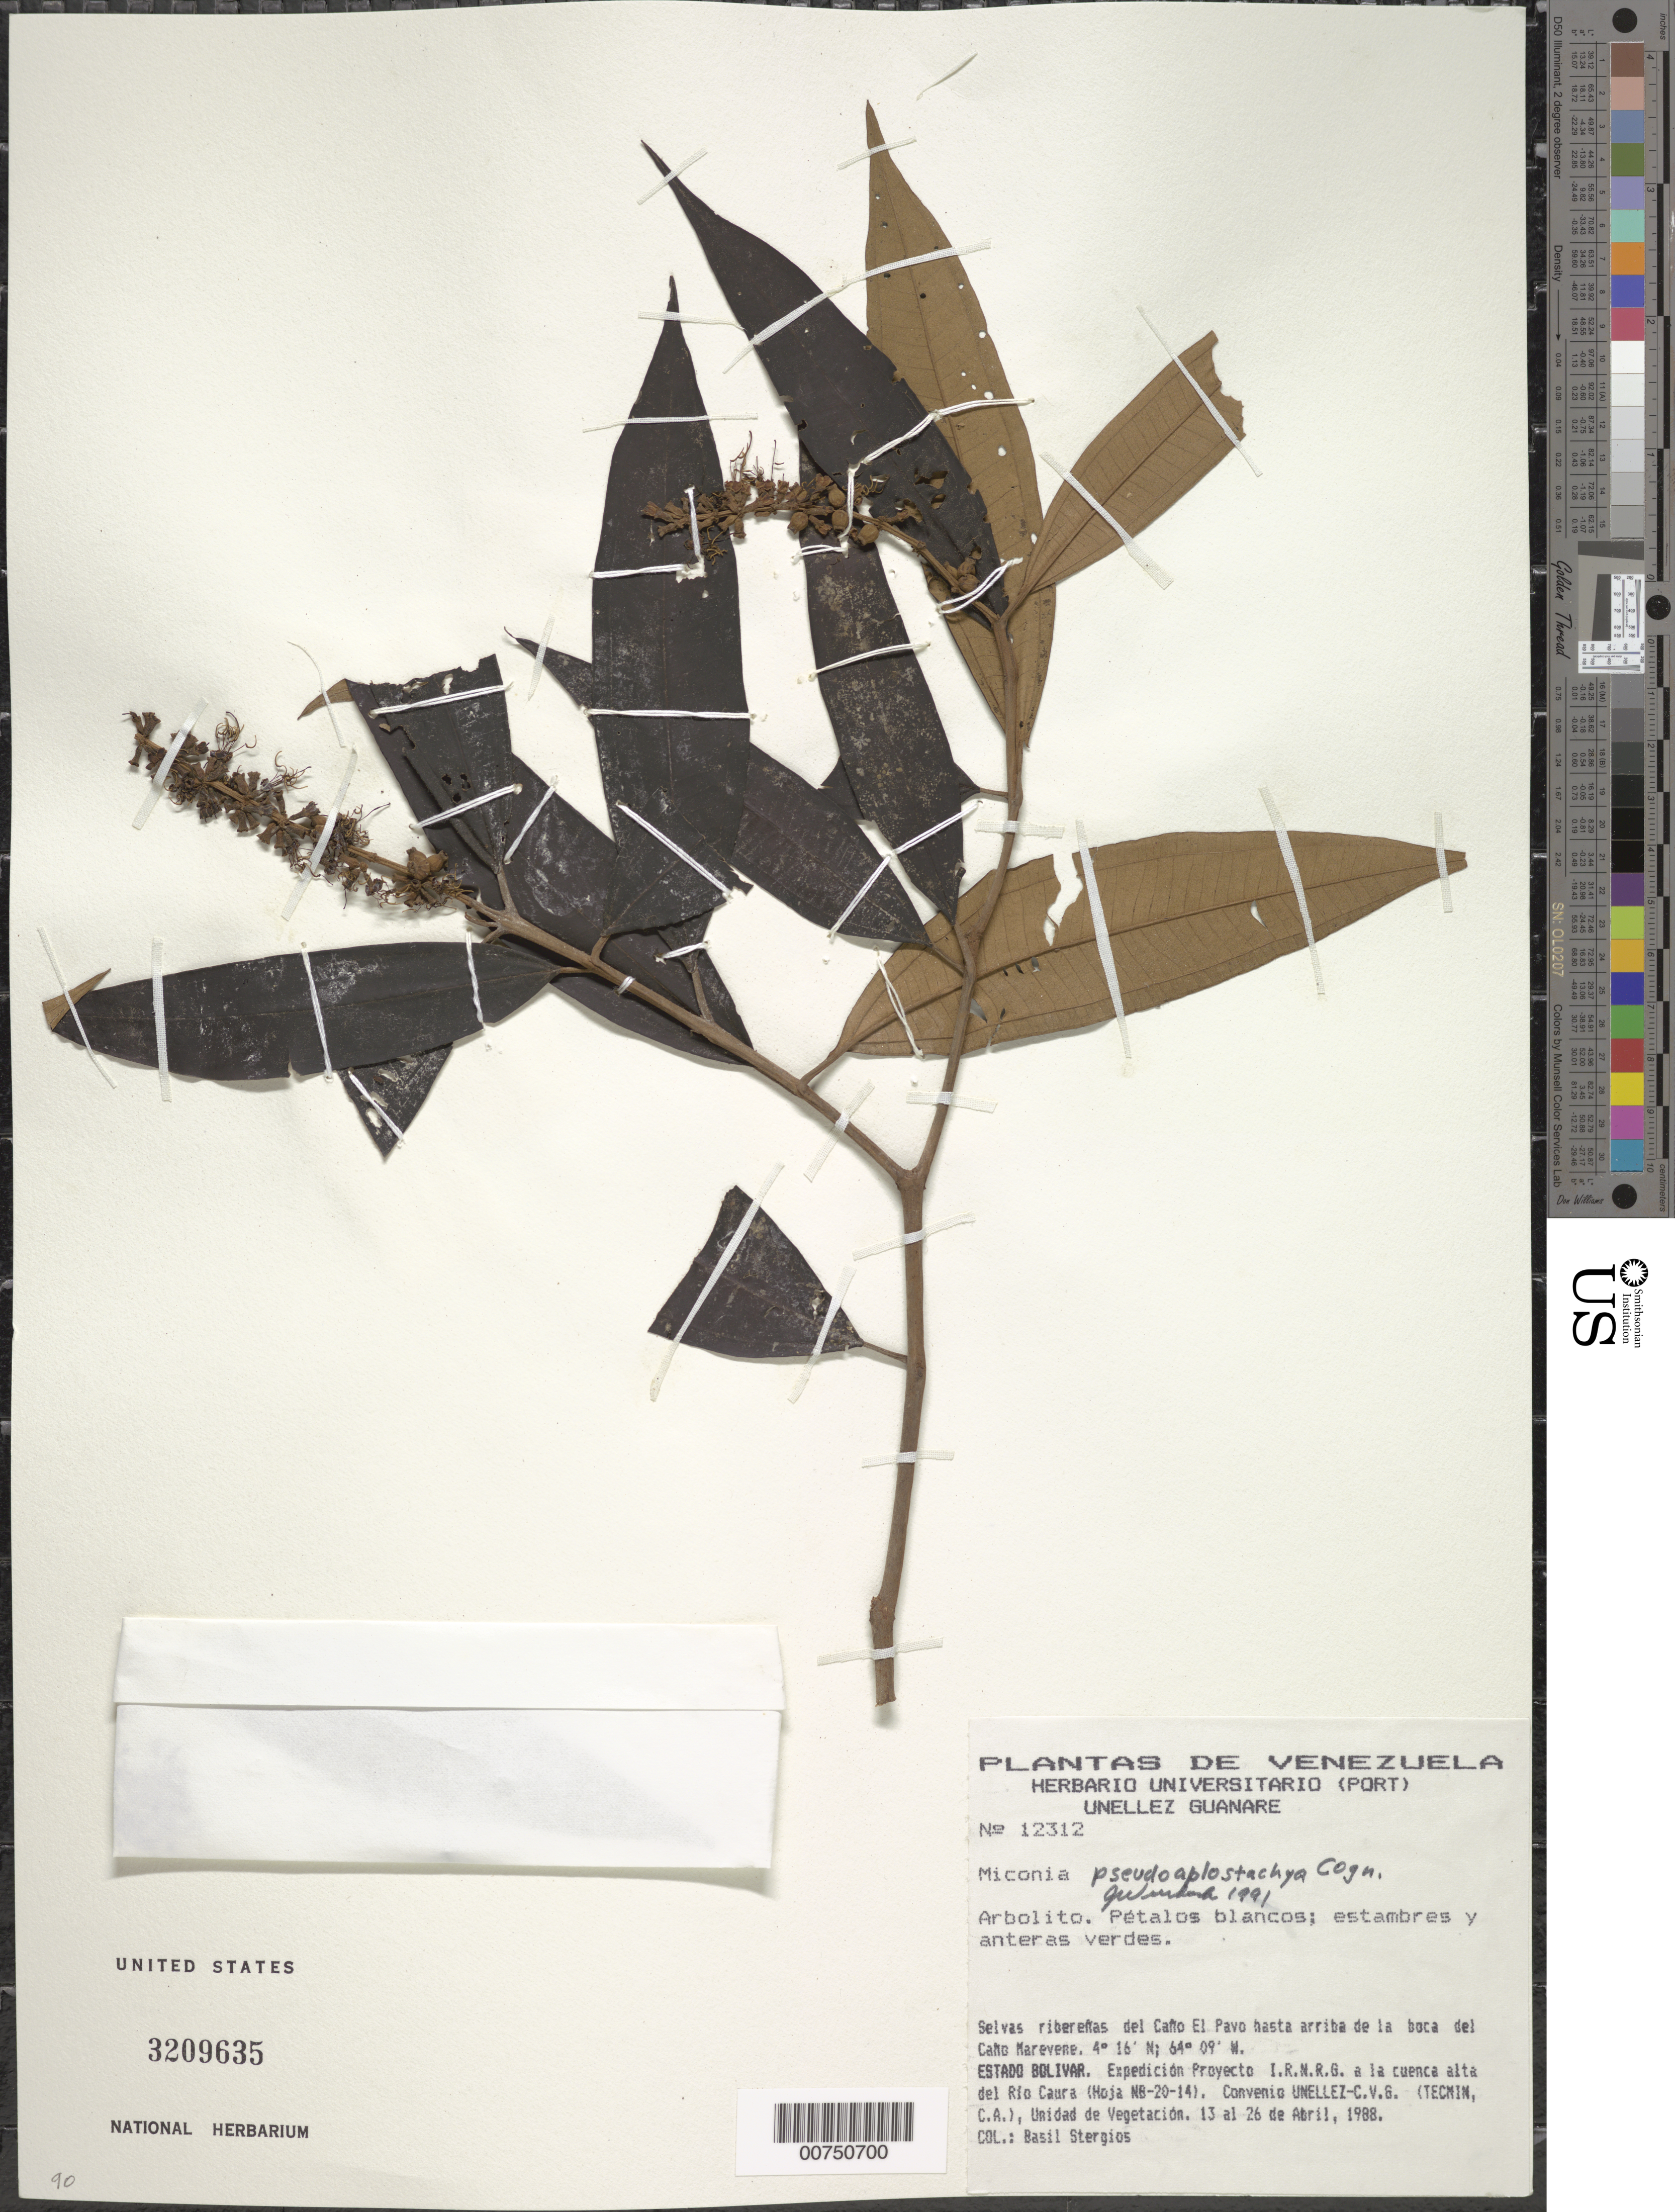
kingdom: Plantae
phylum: Tracheophyta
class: Magnoliopsida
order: Myrtales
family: Melastomataceae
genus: Miconia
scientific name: Miconia pseudoaplostachya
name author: Cogn.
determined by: Wurdack, John J., (US), US (UNITED STATES)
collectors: B. G. Stergios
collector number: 12312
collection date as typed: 13-Apr-88 to 26-Apr-88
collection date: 1988-04-13/1988-04-26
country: Venezuela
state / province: Bolívar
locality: Río Caura, Caño El Pavo, boca del Caño Marevene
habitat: Selvas riberenas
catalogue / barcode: US 3209635